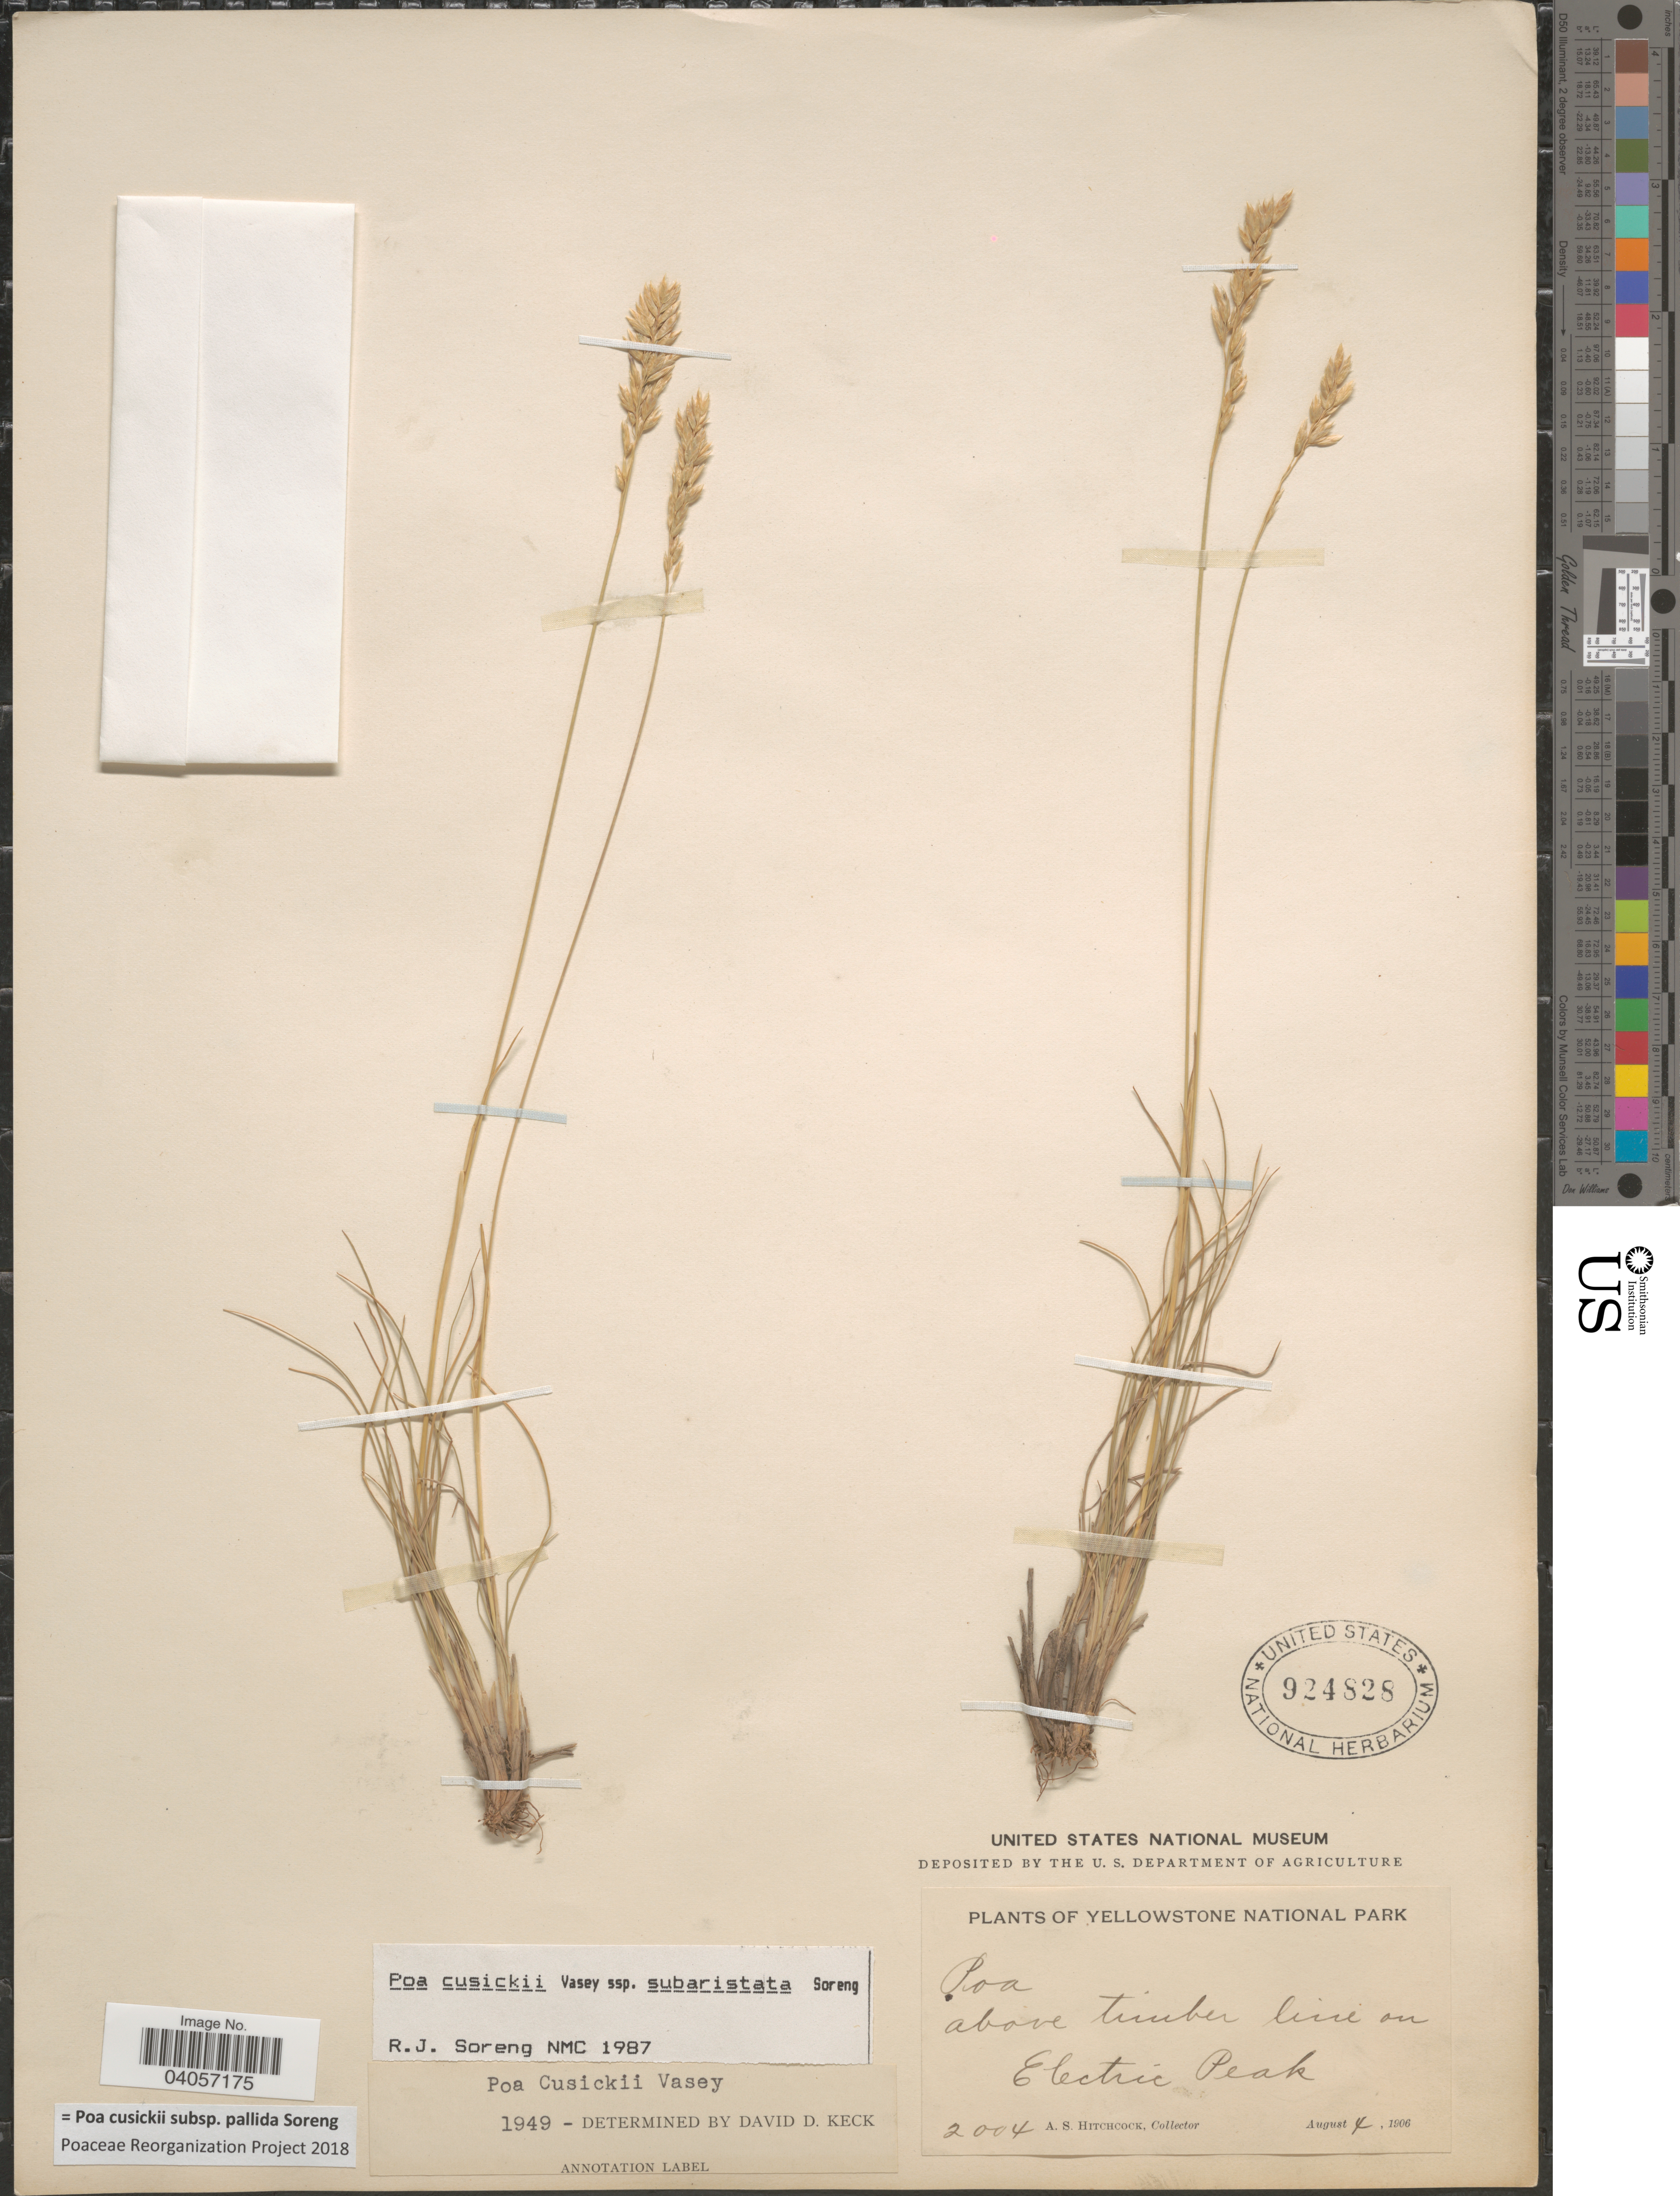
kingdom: Plantae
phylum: Tracheophyta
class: Liliopsida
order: Poales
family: Poaceae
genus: Poa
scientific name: Poa cusickii subsp. pallida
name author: Soreng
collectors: A. S. Hitchcock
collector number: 2004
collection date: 1906-08-04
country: United States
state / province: Montana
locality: Yellowstone National Park. Above timber line on Electric Peak.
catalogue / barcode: US 914828